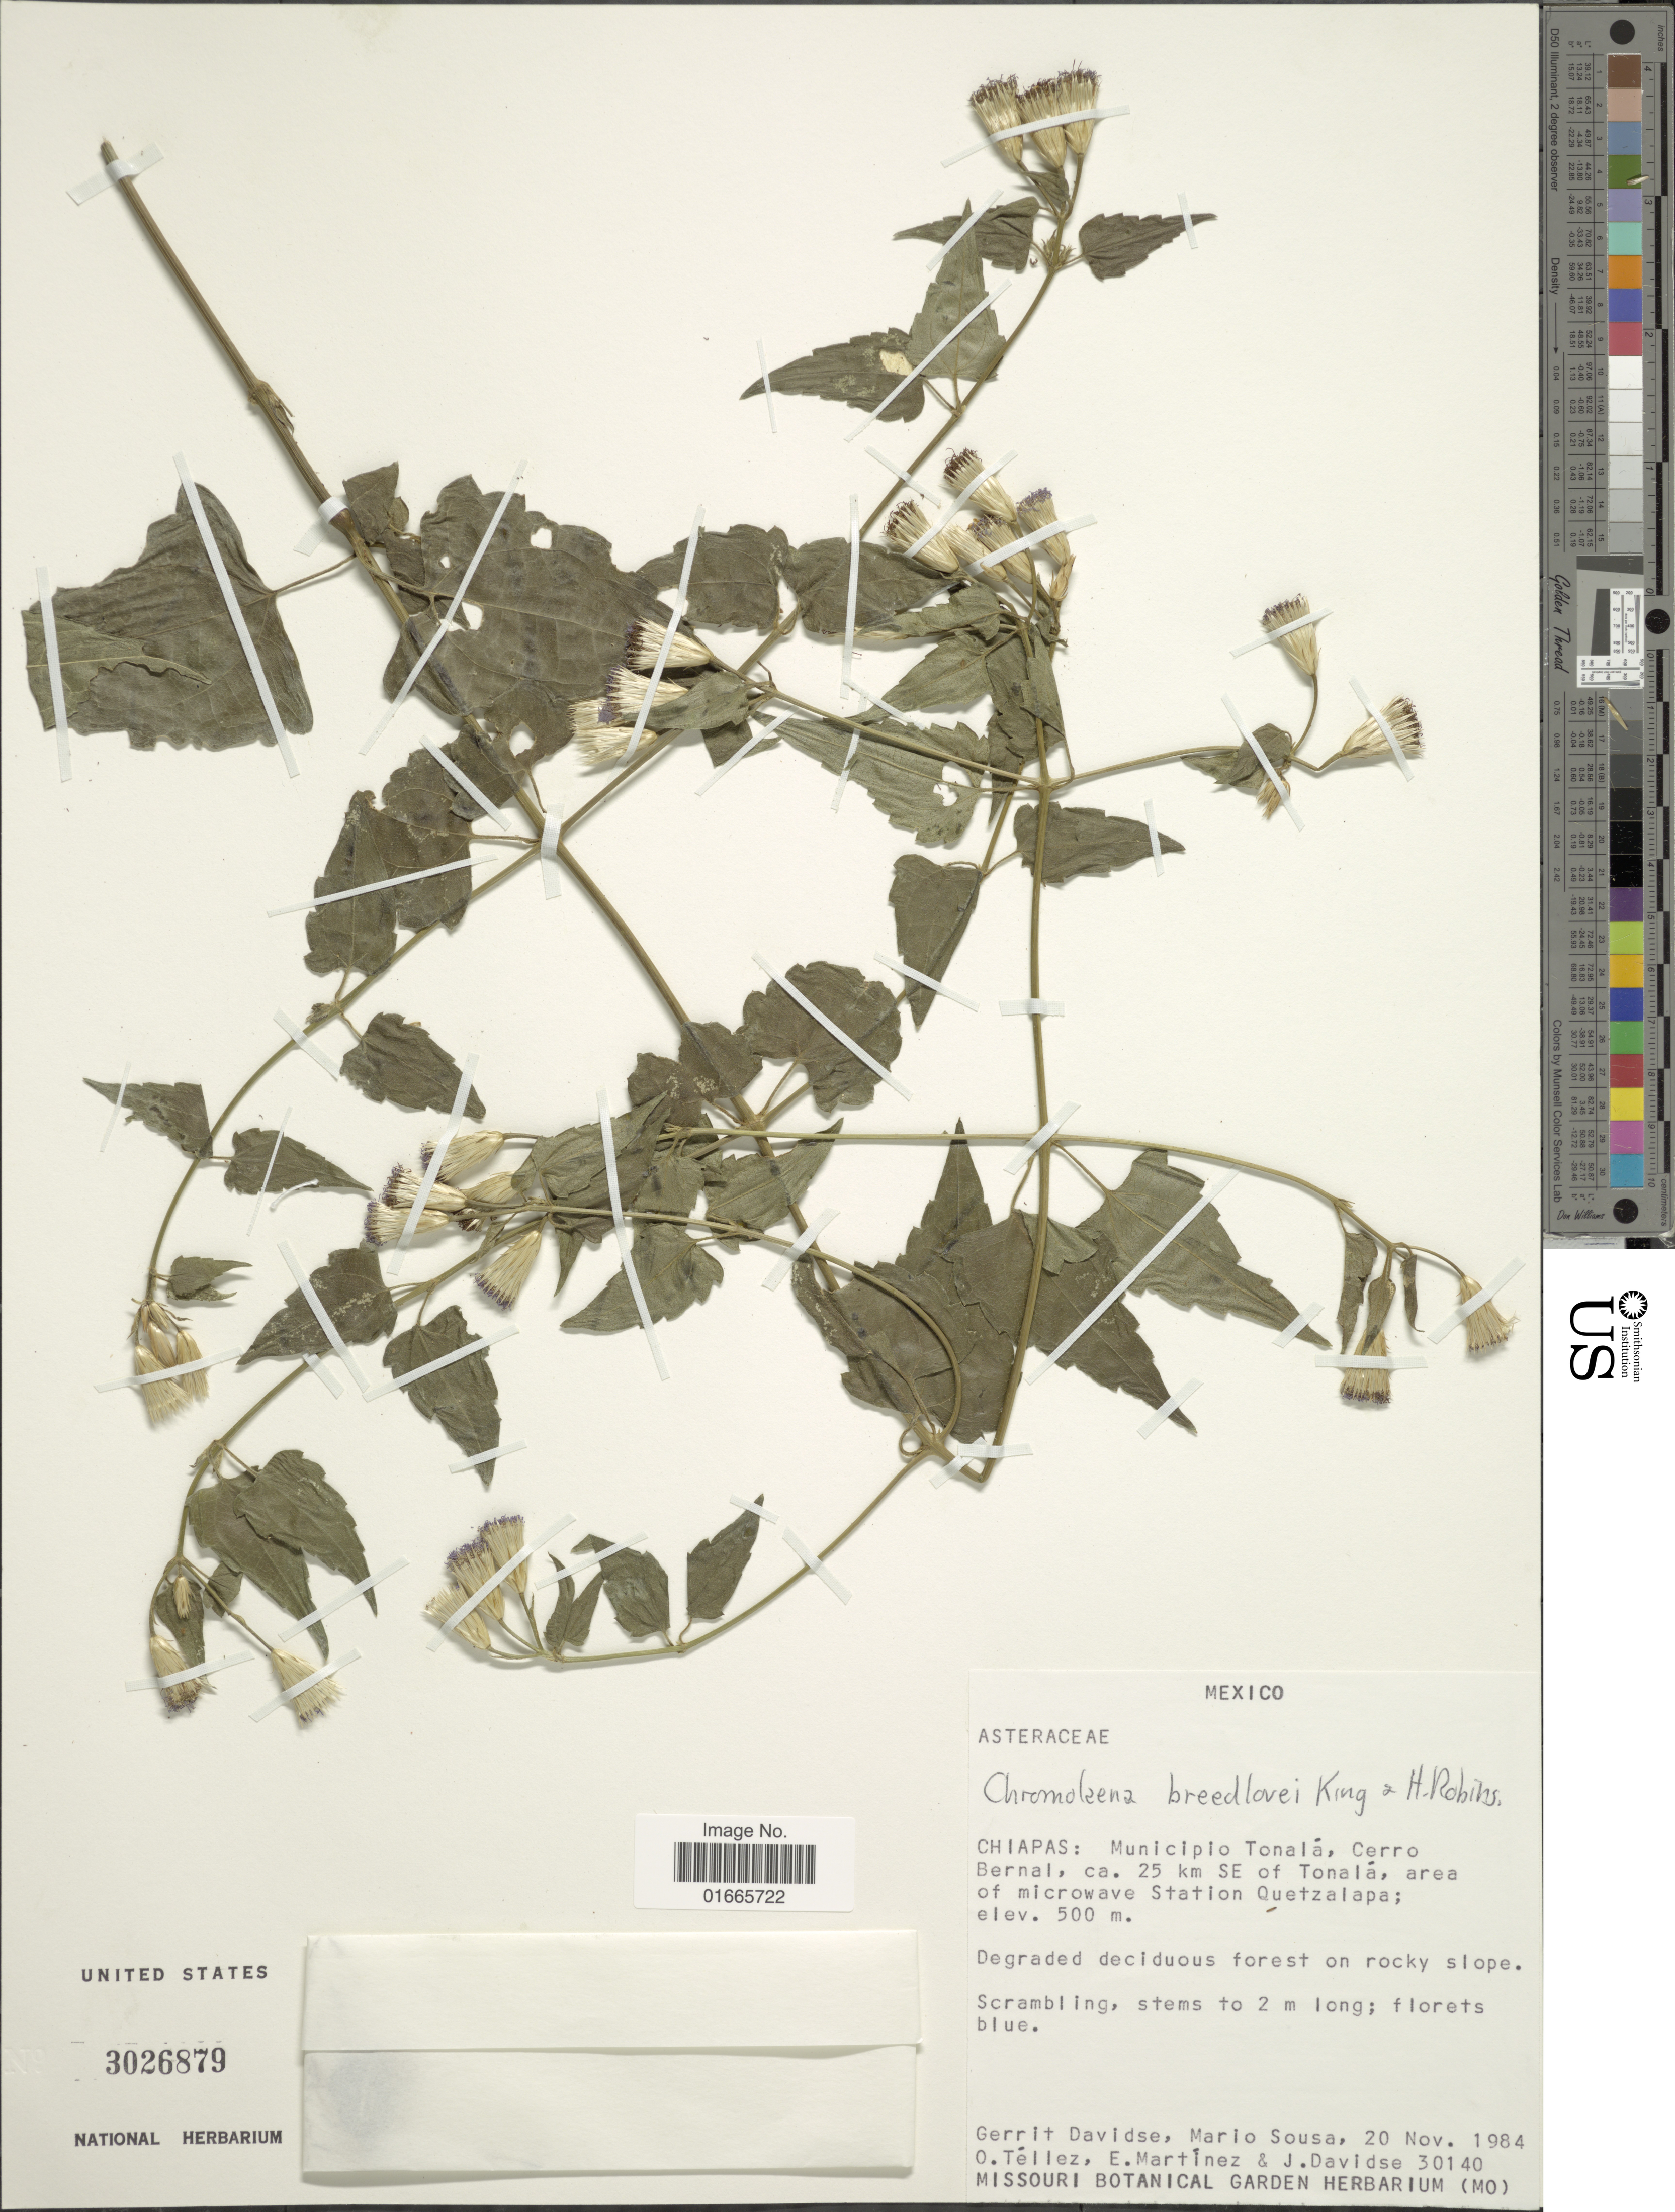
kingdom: Plantae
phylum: Tracheophyta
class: Magnoliopsida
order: Asterales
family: Asteraceae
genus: Chromolaena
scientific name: Chromolaena breedlovei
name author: R.M. King & H. Rob.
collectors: G. Davidse, M. Sousa S., Téllez, O. & Schubert, B.G. & E. Martínez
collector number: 30140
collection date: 1984-11-20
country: Mexico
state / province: Chiapas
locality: Municipio Tonalá, Cerro Bernal, ca. 25 km. SE of Tonalá, area of Microwave Station Quetzalapa.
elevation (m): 500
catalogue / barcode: US 3026879